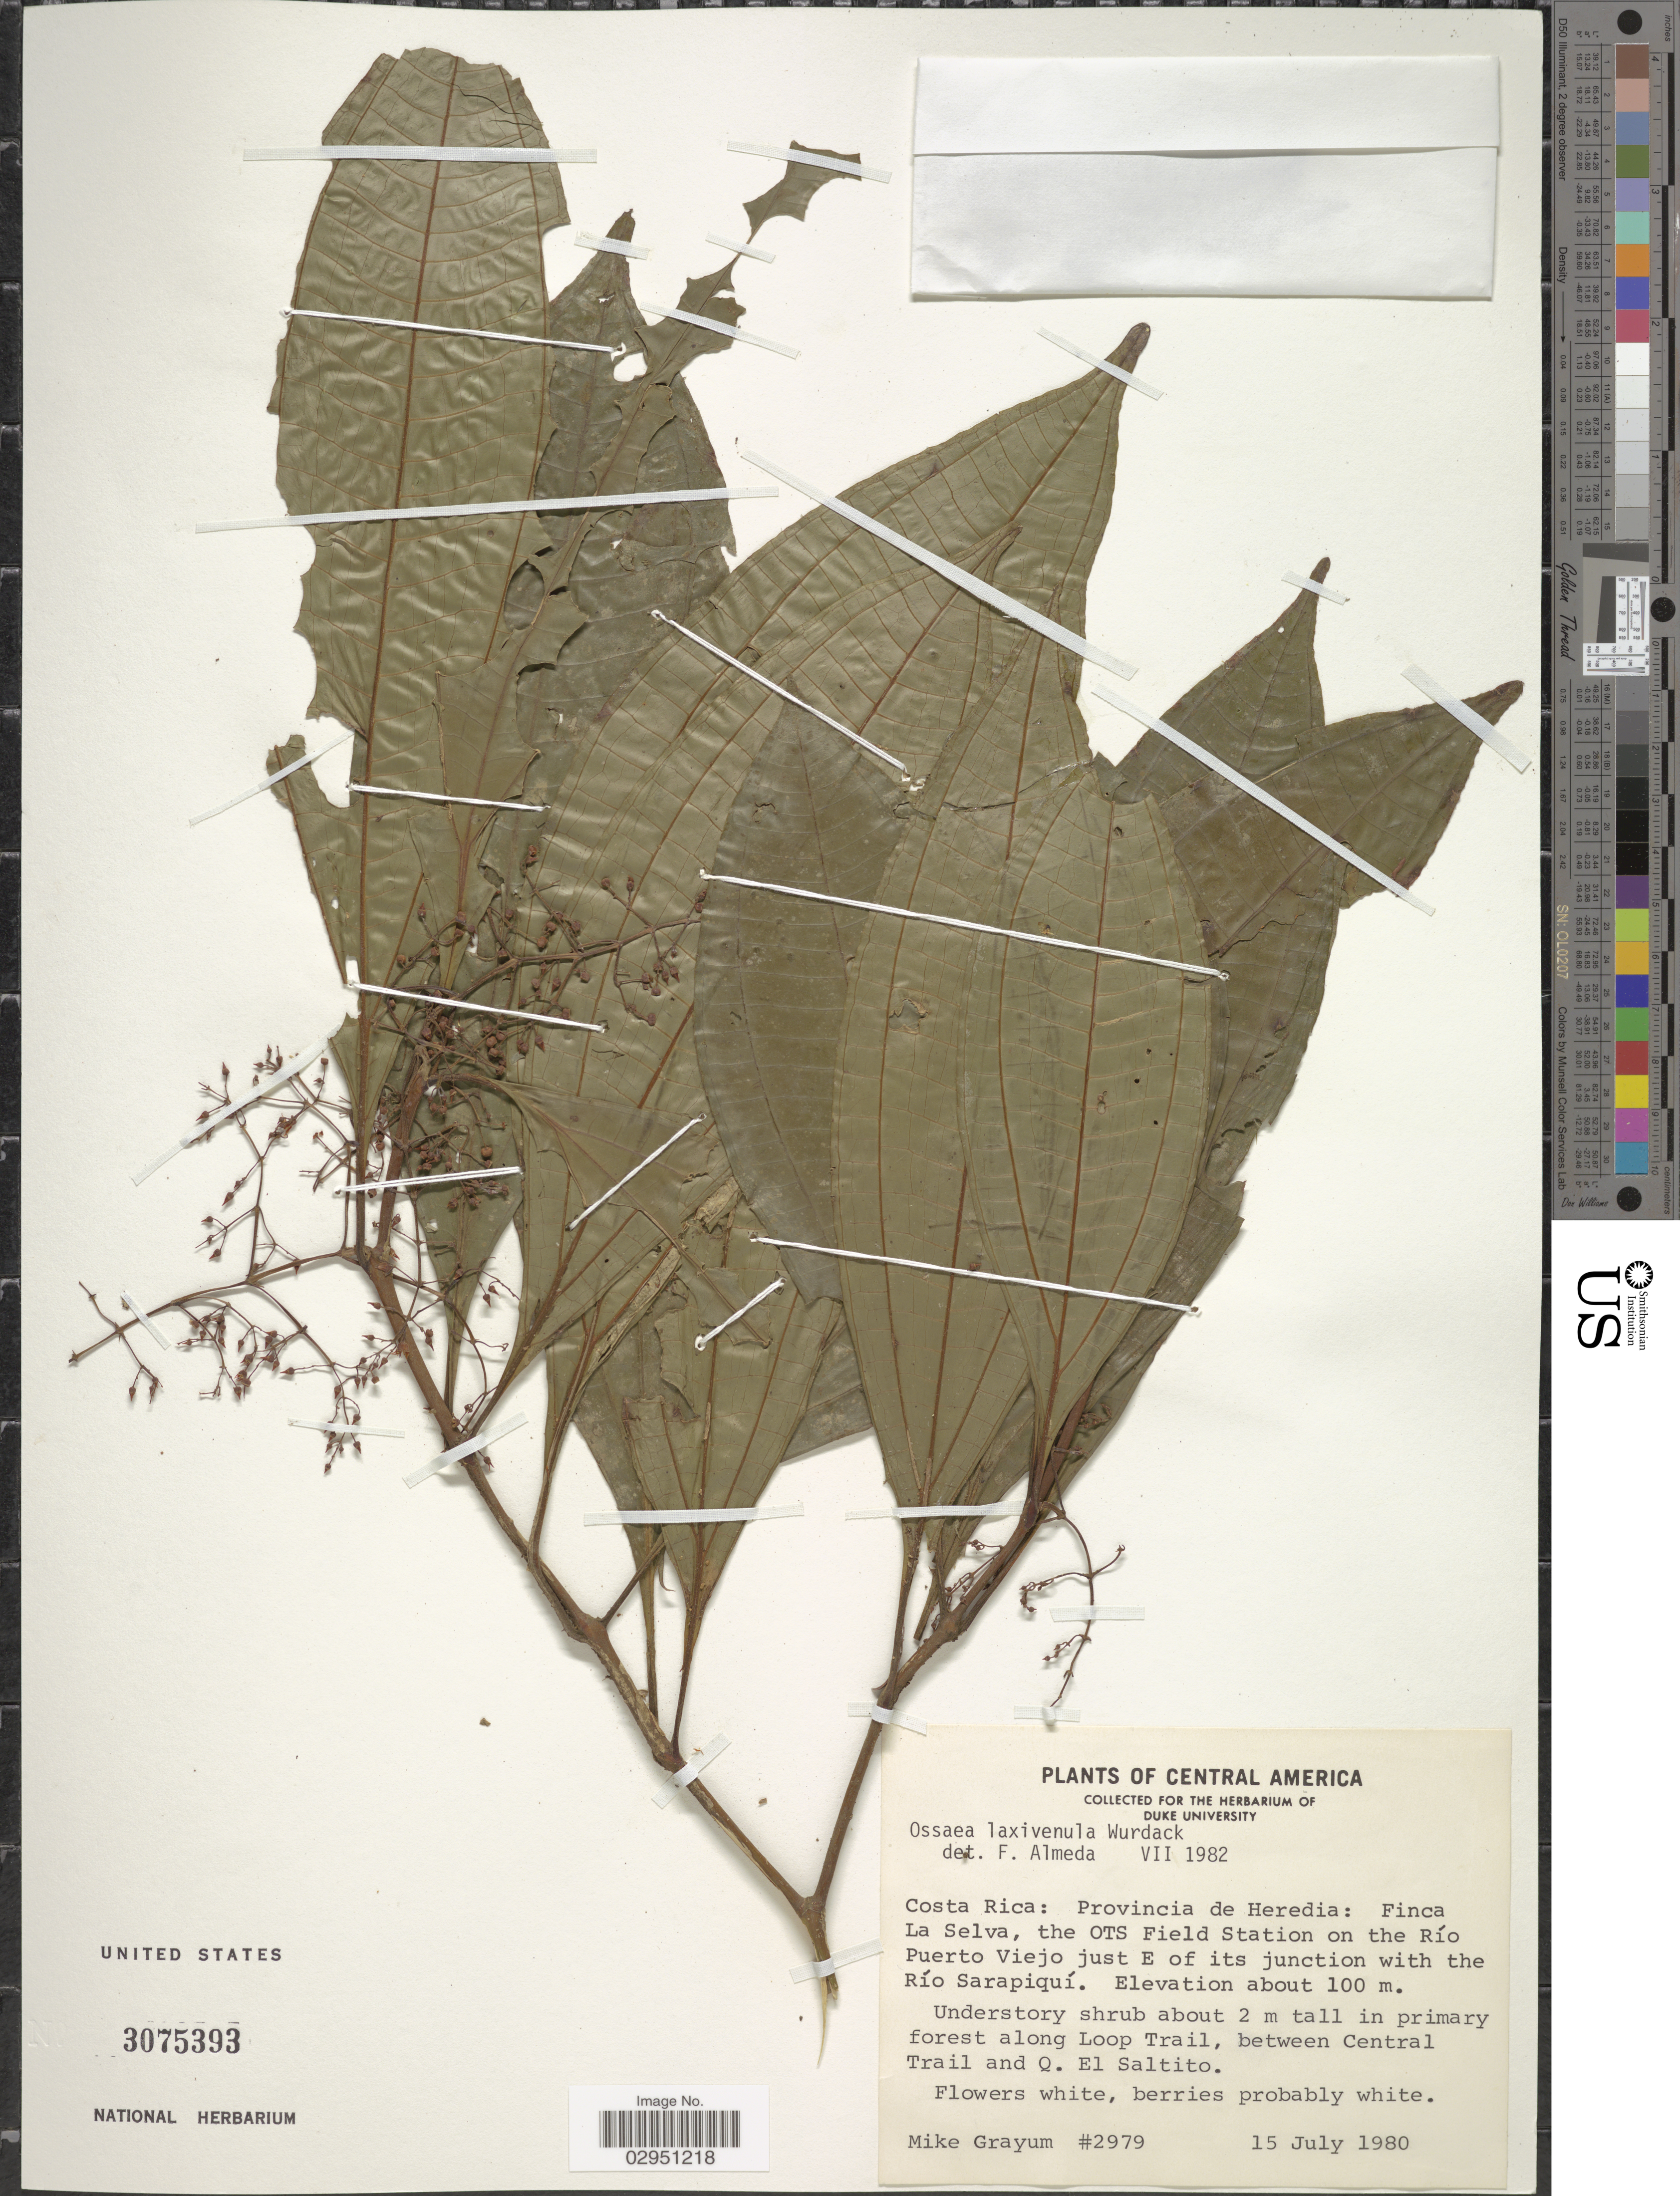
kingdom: Plantae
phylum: Tracheophyta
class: Magnoliopsida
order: Myrtales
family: Melastomataceae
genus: Ossaea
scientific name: Ossaea laxivenula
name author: Wurdack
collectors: M. H. Grayum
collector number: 2979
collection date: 1980-07-15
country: Costa Rica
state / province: Heredia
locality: Finca La Selva, the OTS Field Station on the Río Puerto Viejo just E of its junction with the Río Sarapiquí. Along Loop Trail, between Central Trail and Q. El Saltito.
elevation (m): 100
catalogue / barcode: US 3075393